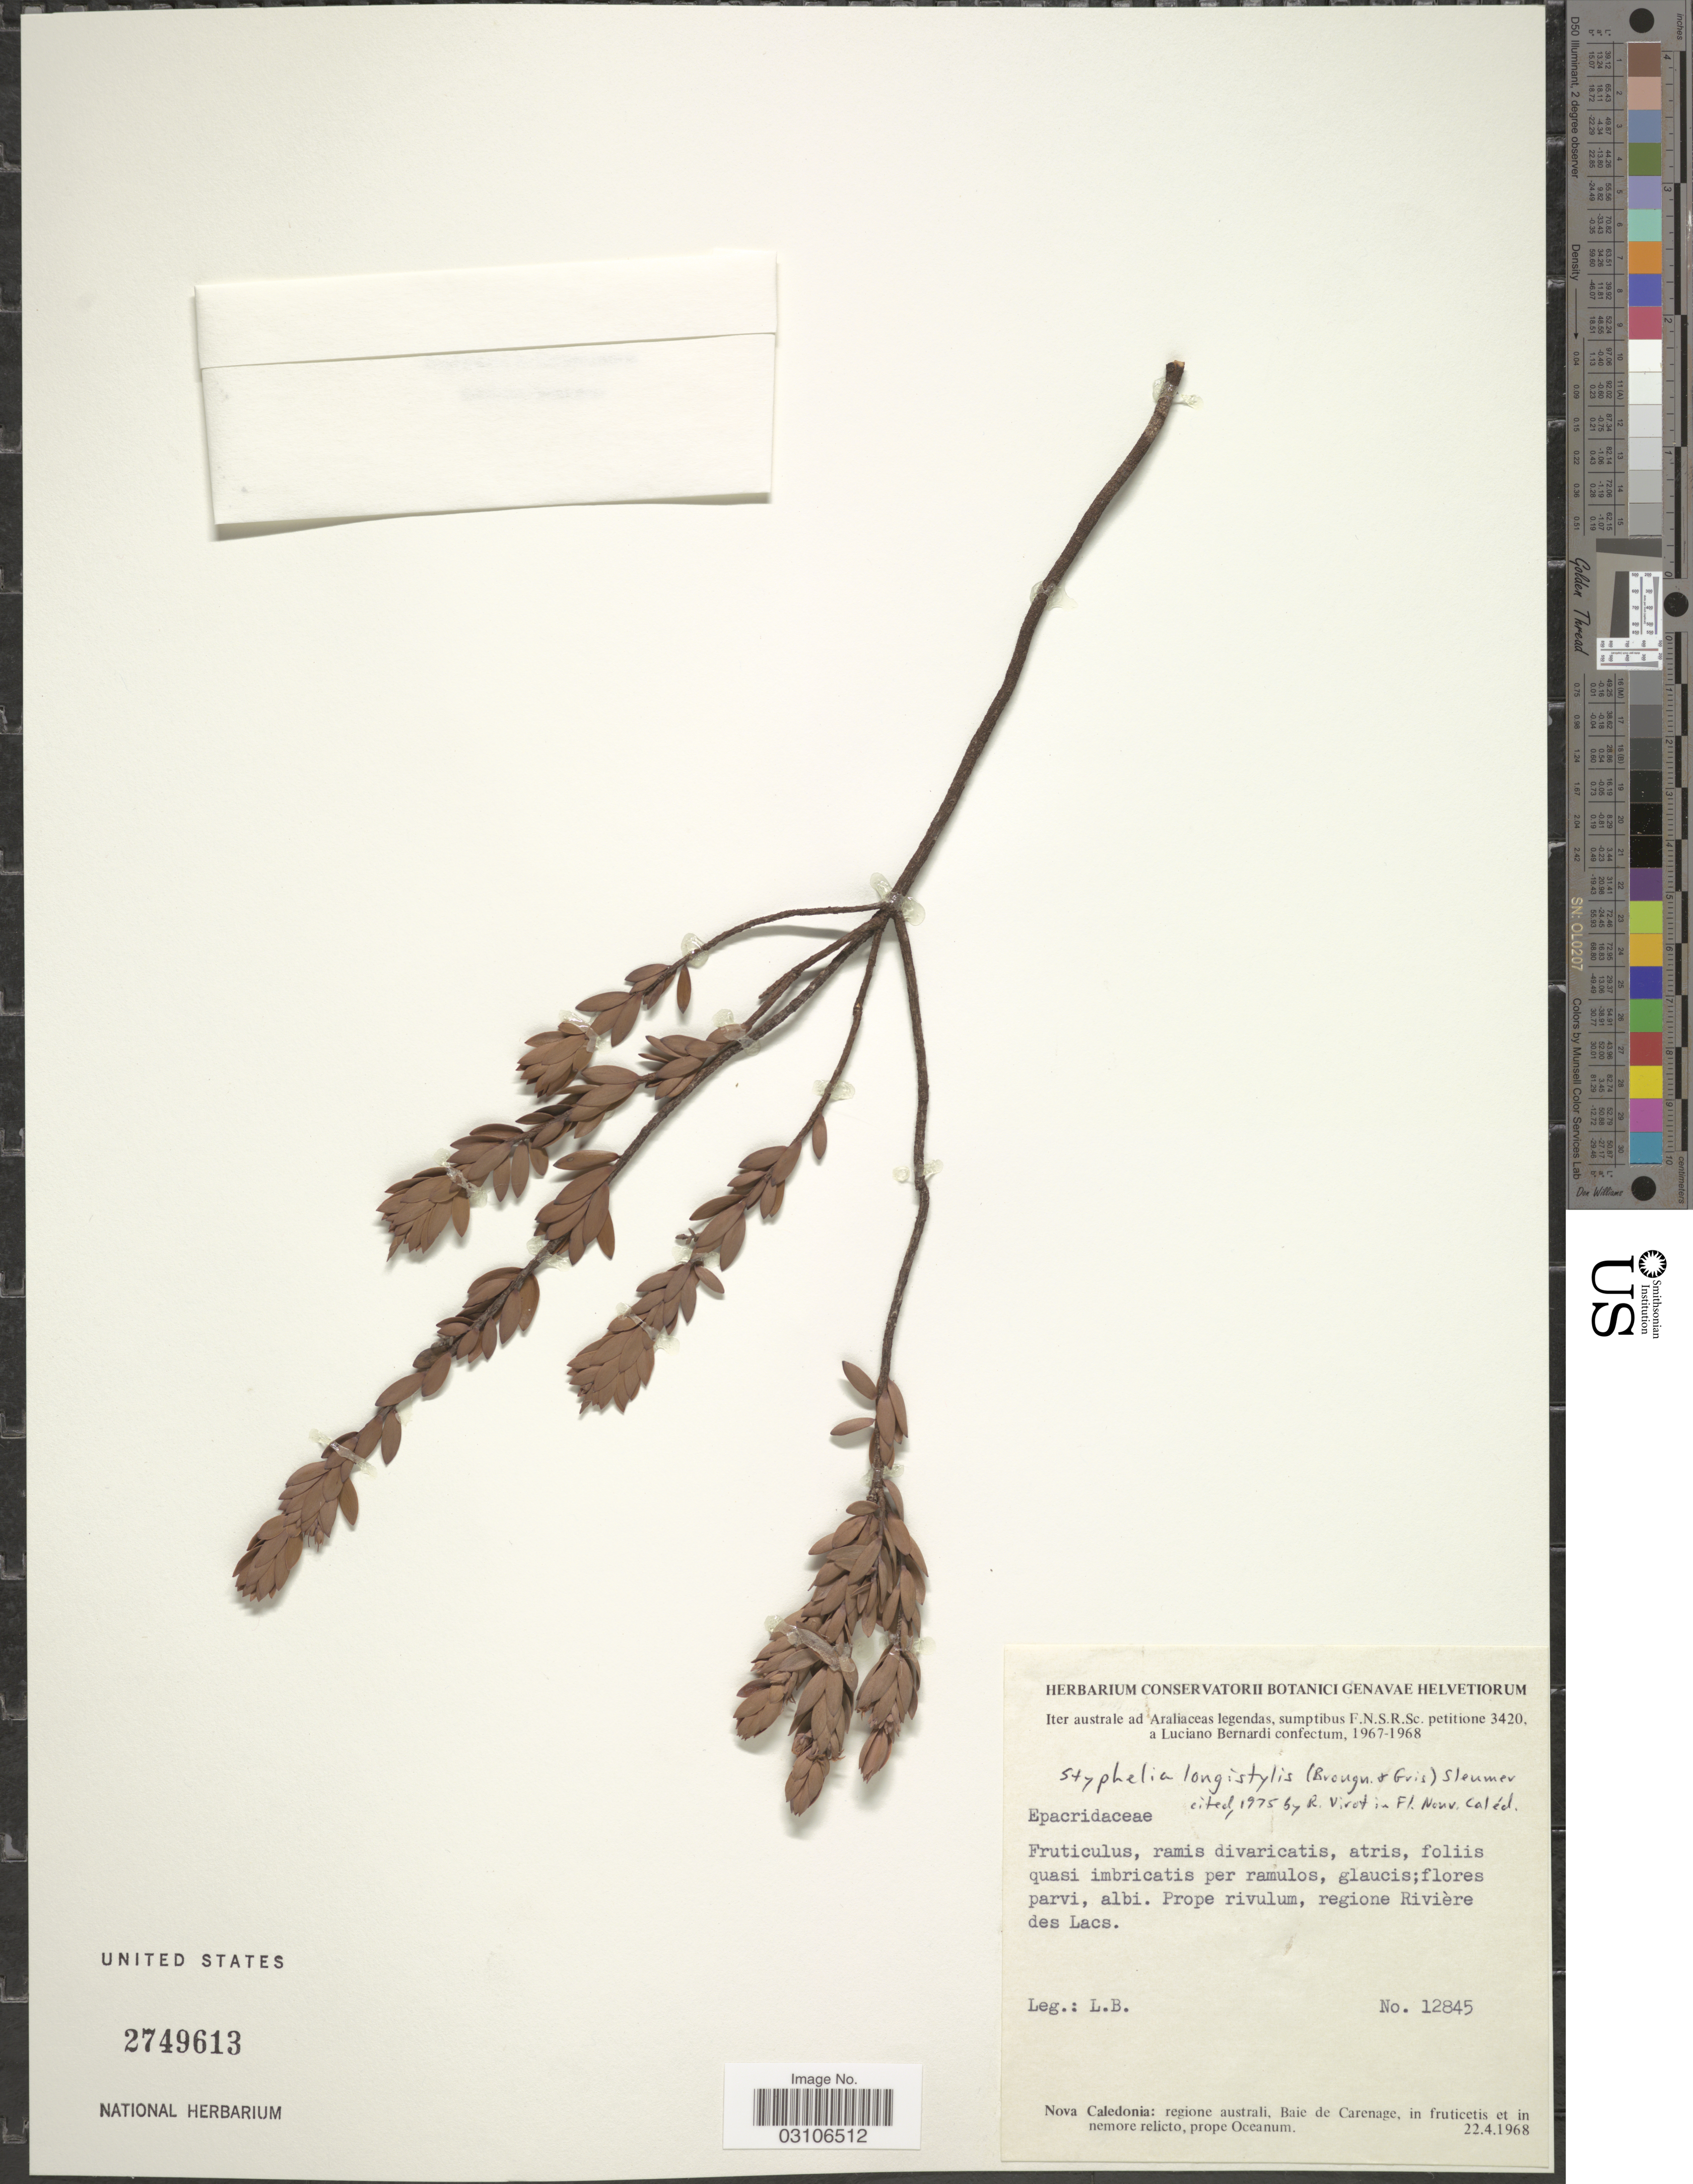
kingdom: Plantae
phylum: Tracheophyta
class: Magnoliopsida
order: Ericales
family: Ericaceae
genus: Styphelia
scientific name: Styphelia longistylis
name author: (Brongn. & Gris) Sleumer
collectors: L. Bernardi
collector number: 12845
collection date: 1968-04-22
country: New Caledonia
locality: Regione australi, Baie de Carenage.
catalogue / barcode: US 2749613